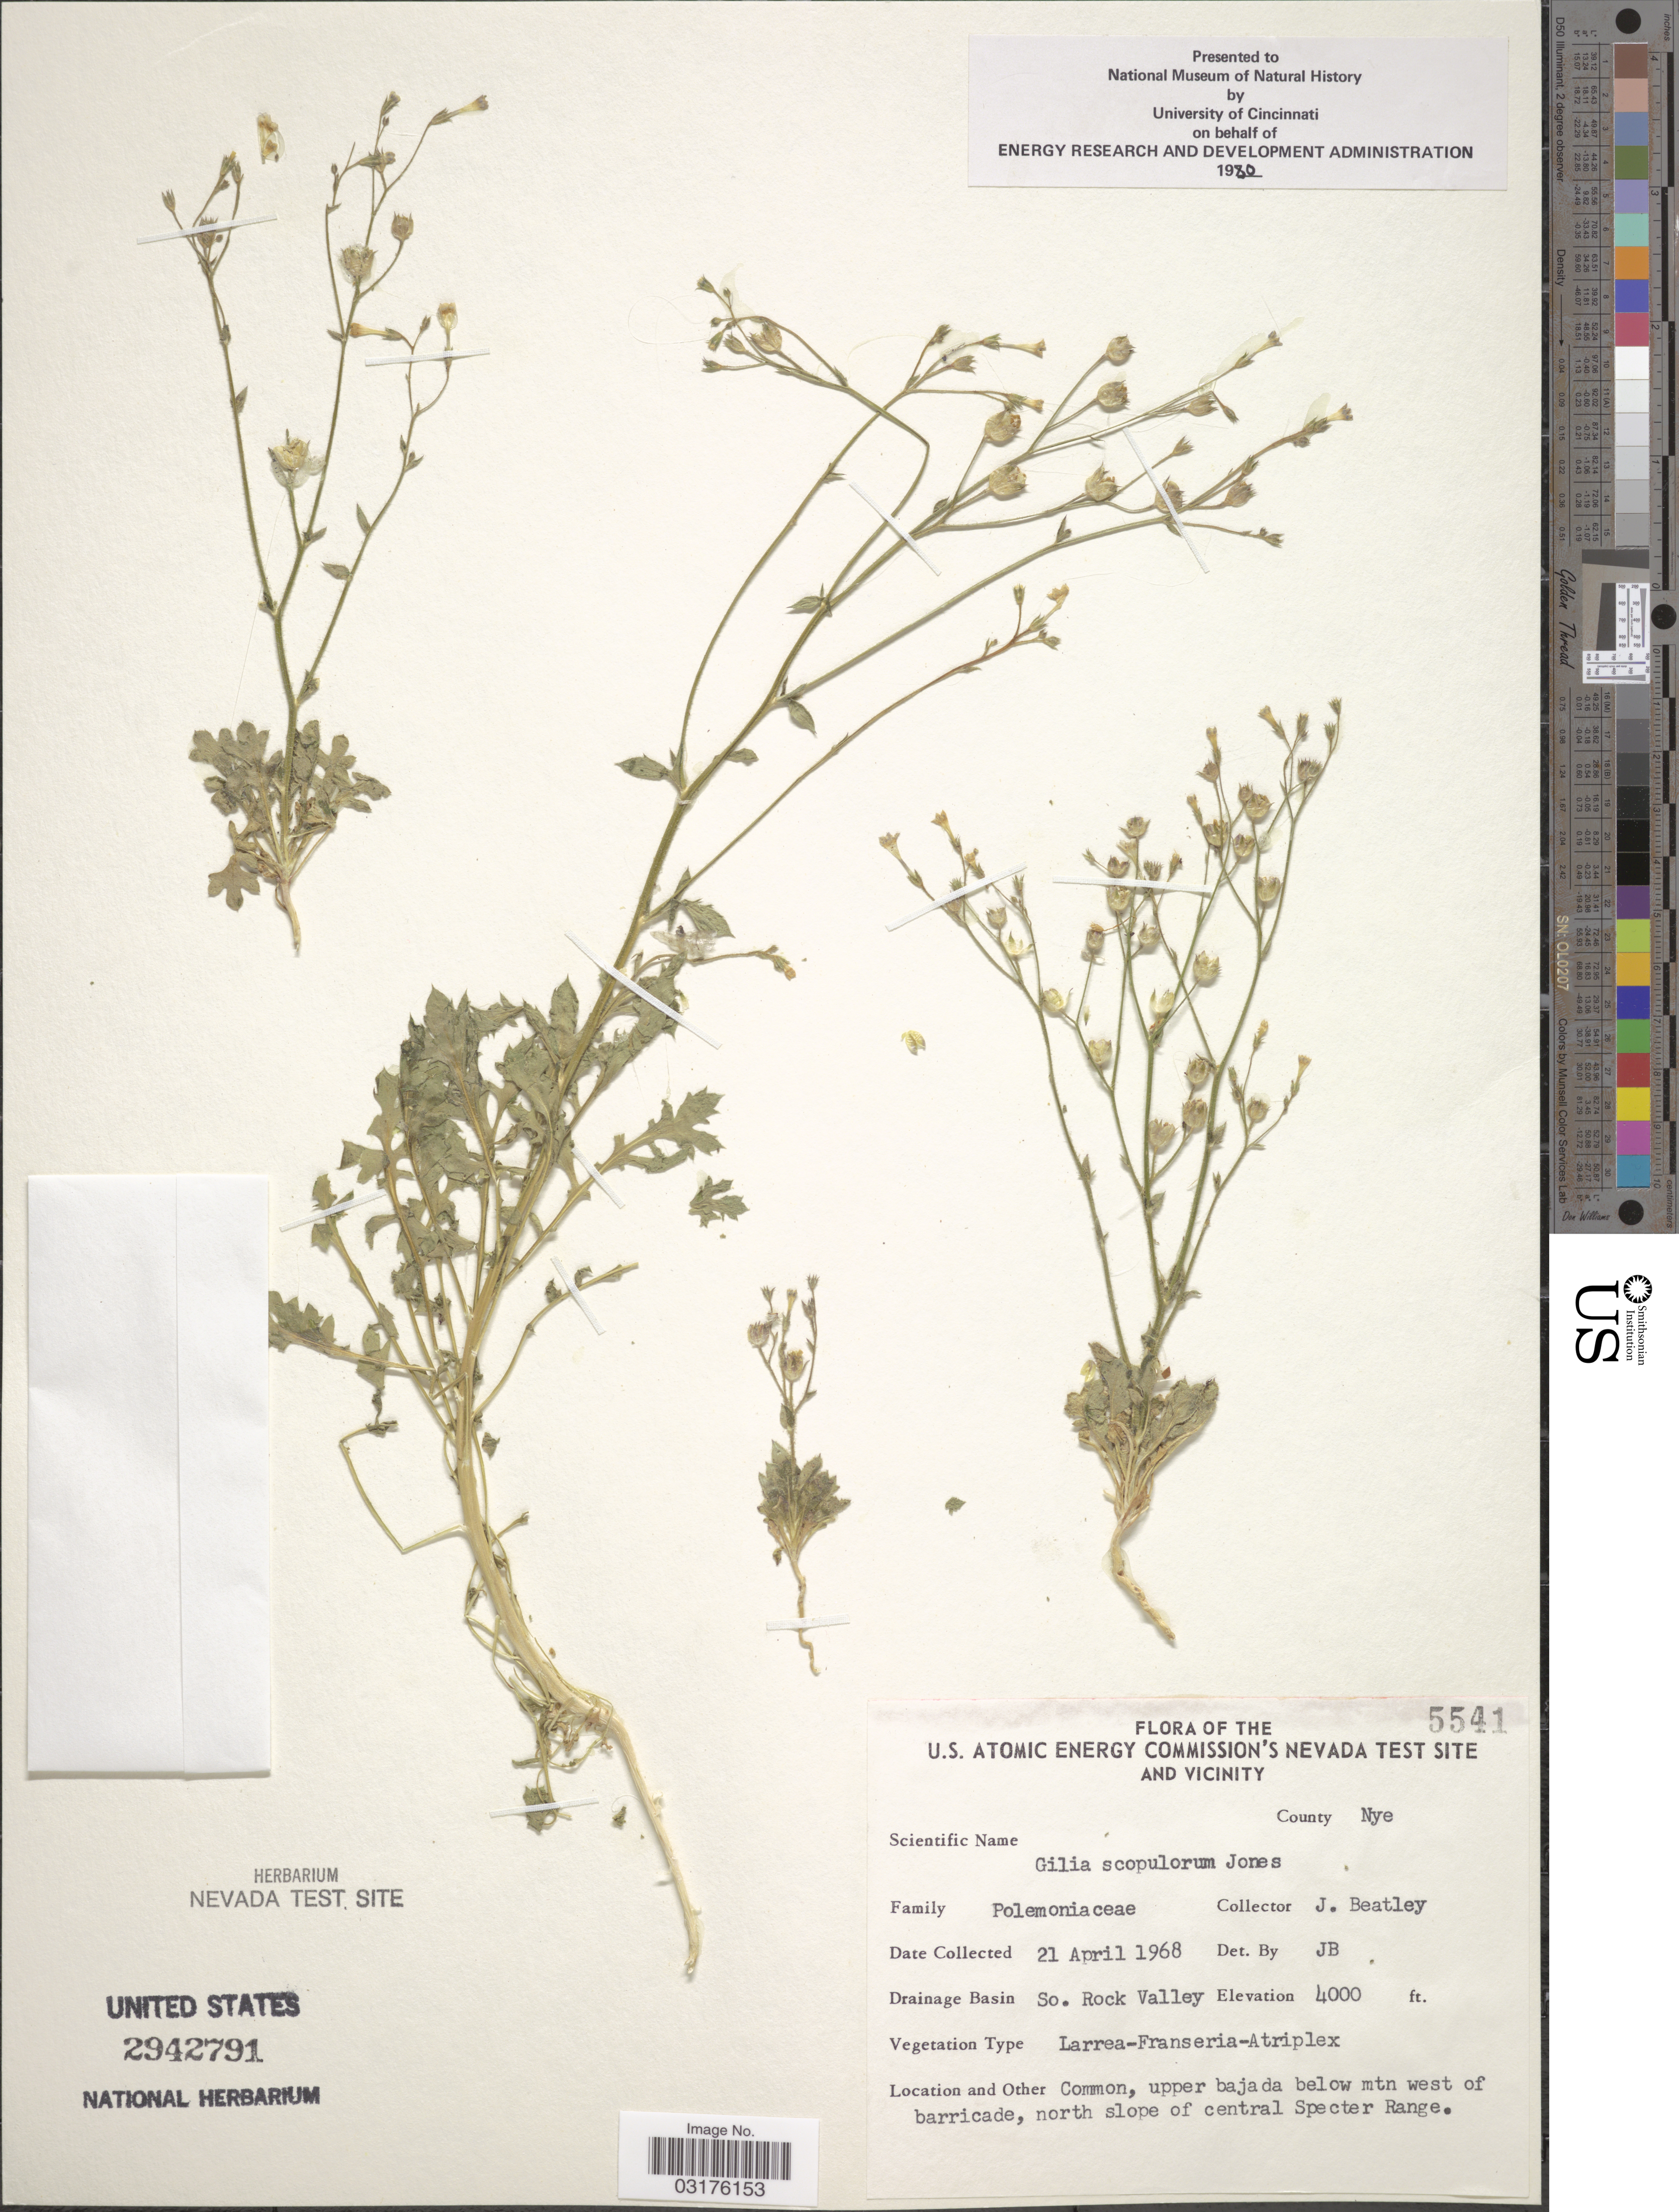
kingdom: Plantae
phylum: Tracheophyta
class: Magnoliopsida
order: Ericales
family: Polemoniaceae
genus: Gilia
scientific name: Gilia scopulorum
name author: M.E. Jones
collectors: J. C. Beatley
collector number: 5541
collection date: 1968-04-21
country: United States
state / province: Nevada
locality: The U.S. Atomic Energy Commission's Nevada Test Site And Vicinity, County Nye, Drainage Basin So. Rock Valley, Common, upper bajada below mtn west of barricade, north slope of central Specter Range.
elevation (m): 1219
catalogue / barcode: US 2942791